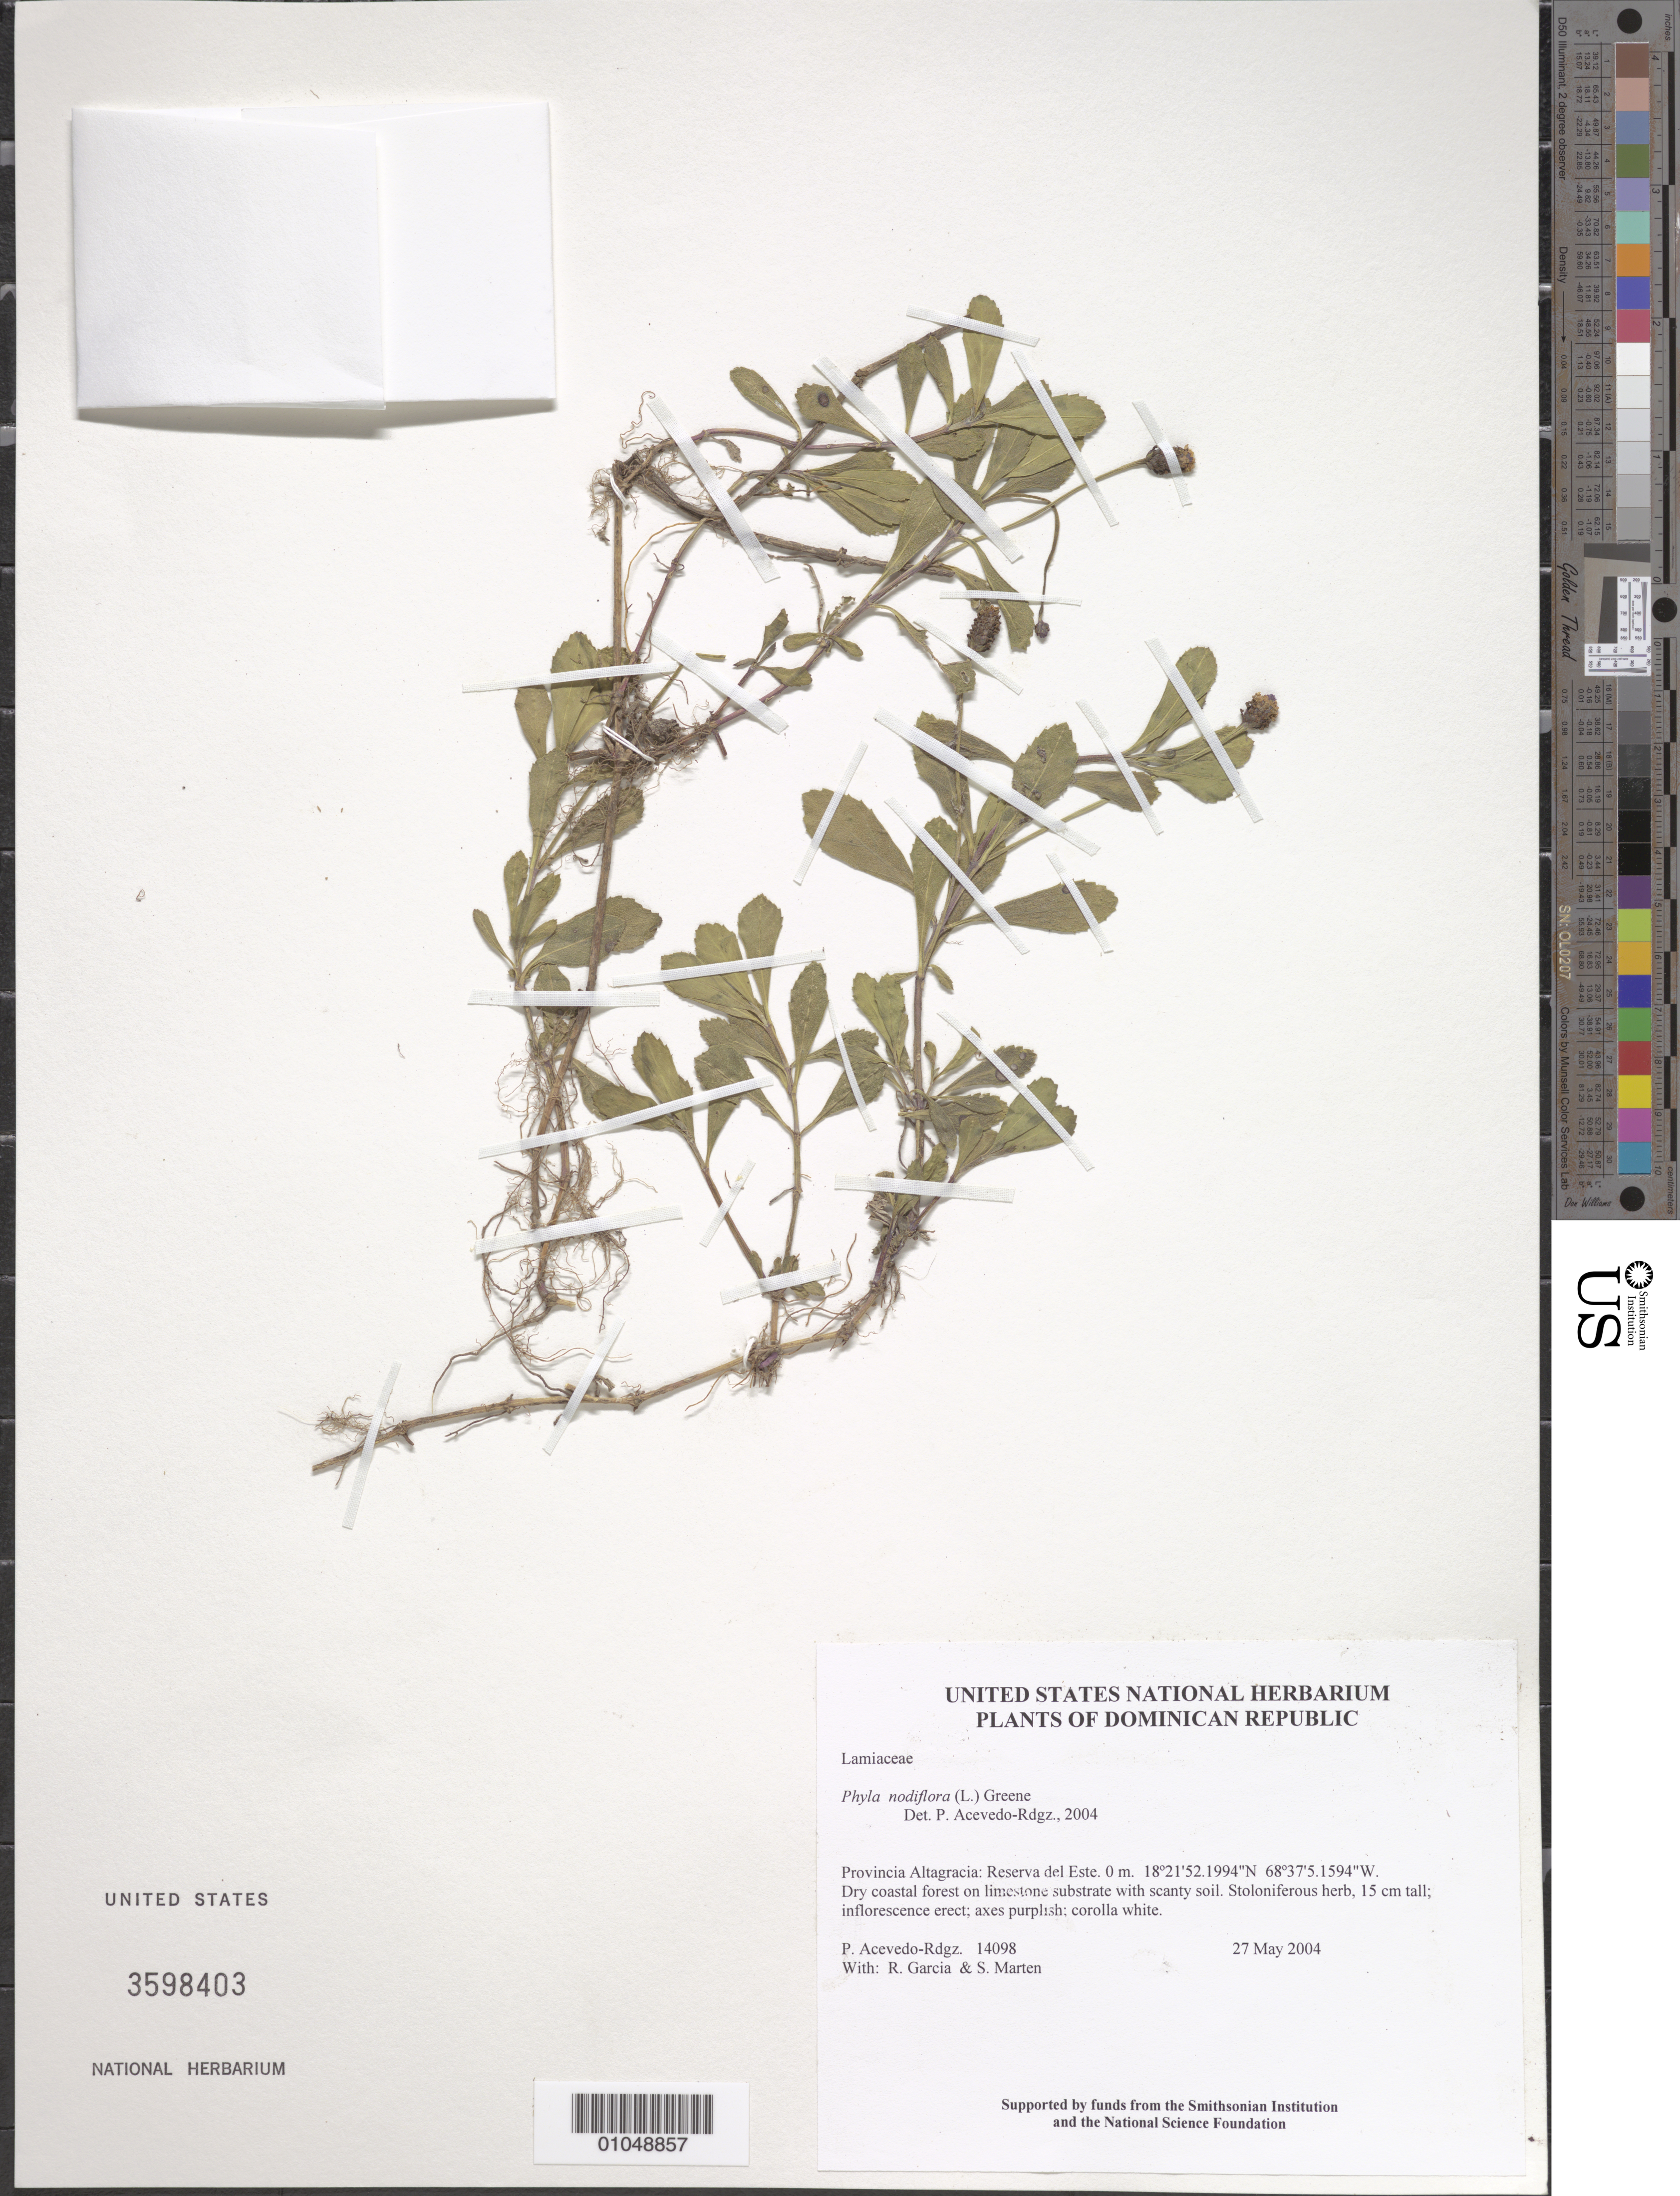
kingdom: Plantae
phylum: Tracheophyta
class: Magnoliopsida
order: Lamiales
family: Verbenaceae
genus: Phyla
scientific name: Phyla nodiflora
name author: (L.) Greene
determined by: Acevedo-Rodríguez, P., (BOT), Smithsonian Institution - National Museum of Natural History (UNITED STATES)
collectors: P. Acevedo-Rodr., R. G. García & S. Marten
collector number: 14098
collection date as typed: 27 May 2004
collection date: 2004-05-27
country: Dominican Republic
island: Hispaniola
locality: Provincia Altagracia: Reserva del Este.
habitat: Dry coastal forest on limestone substrate with scanty soil.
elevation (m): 0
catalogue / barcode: US 3598403